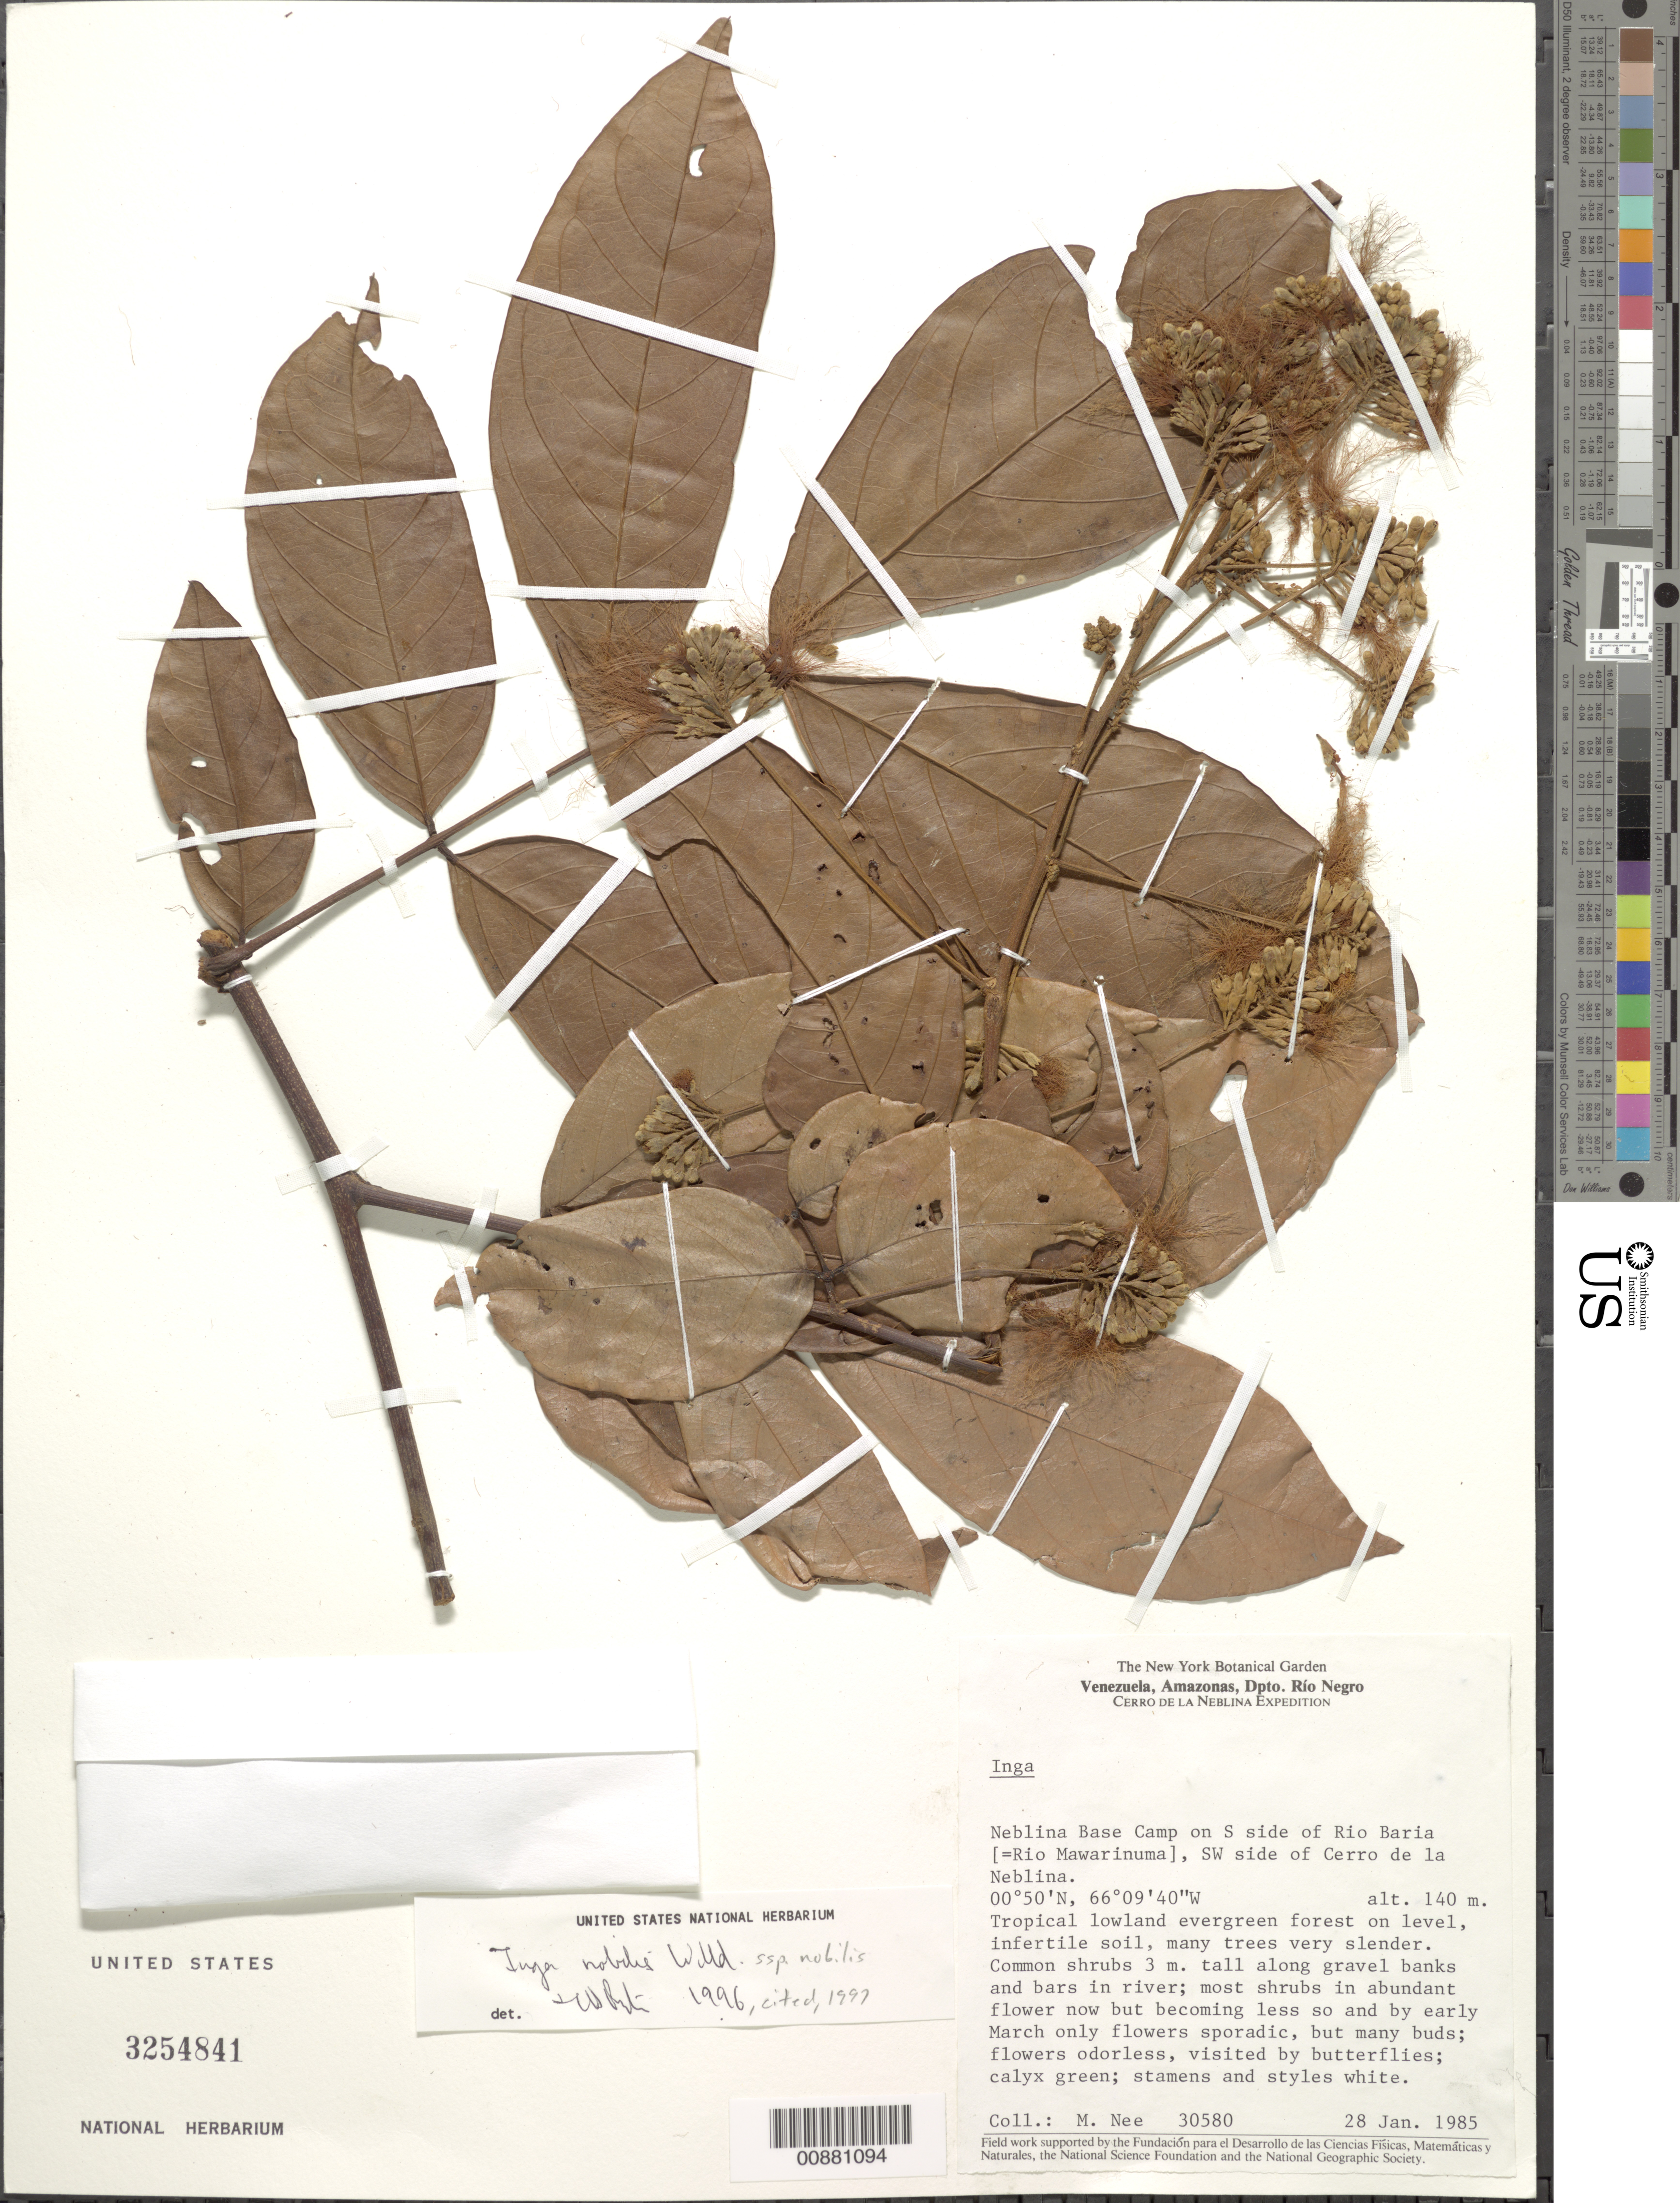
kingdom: Plantae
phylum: Tracheophyta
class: Magnoliopsida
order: Fabales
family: Fabaceae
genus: Inga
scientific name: Inga nobilis subsp. nobilis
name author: Willd.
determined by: Pennington, T. D., (K)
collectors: M. Nee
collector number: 30580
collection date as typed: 28-Jan-85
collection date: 1985-01-28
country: Venezuela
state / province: Amazonas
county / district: Río Negro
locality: Río Baria (=Río Mawarinuma), upstream from Base Camp on SW side of Cerro de la Neblina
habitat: Along gravel banks and bars in river; tropical lowland evergreen forest on level, infertile soil, many trees very slender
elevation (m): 140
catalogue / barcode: US 3254841